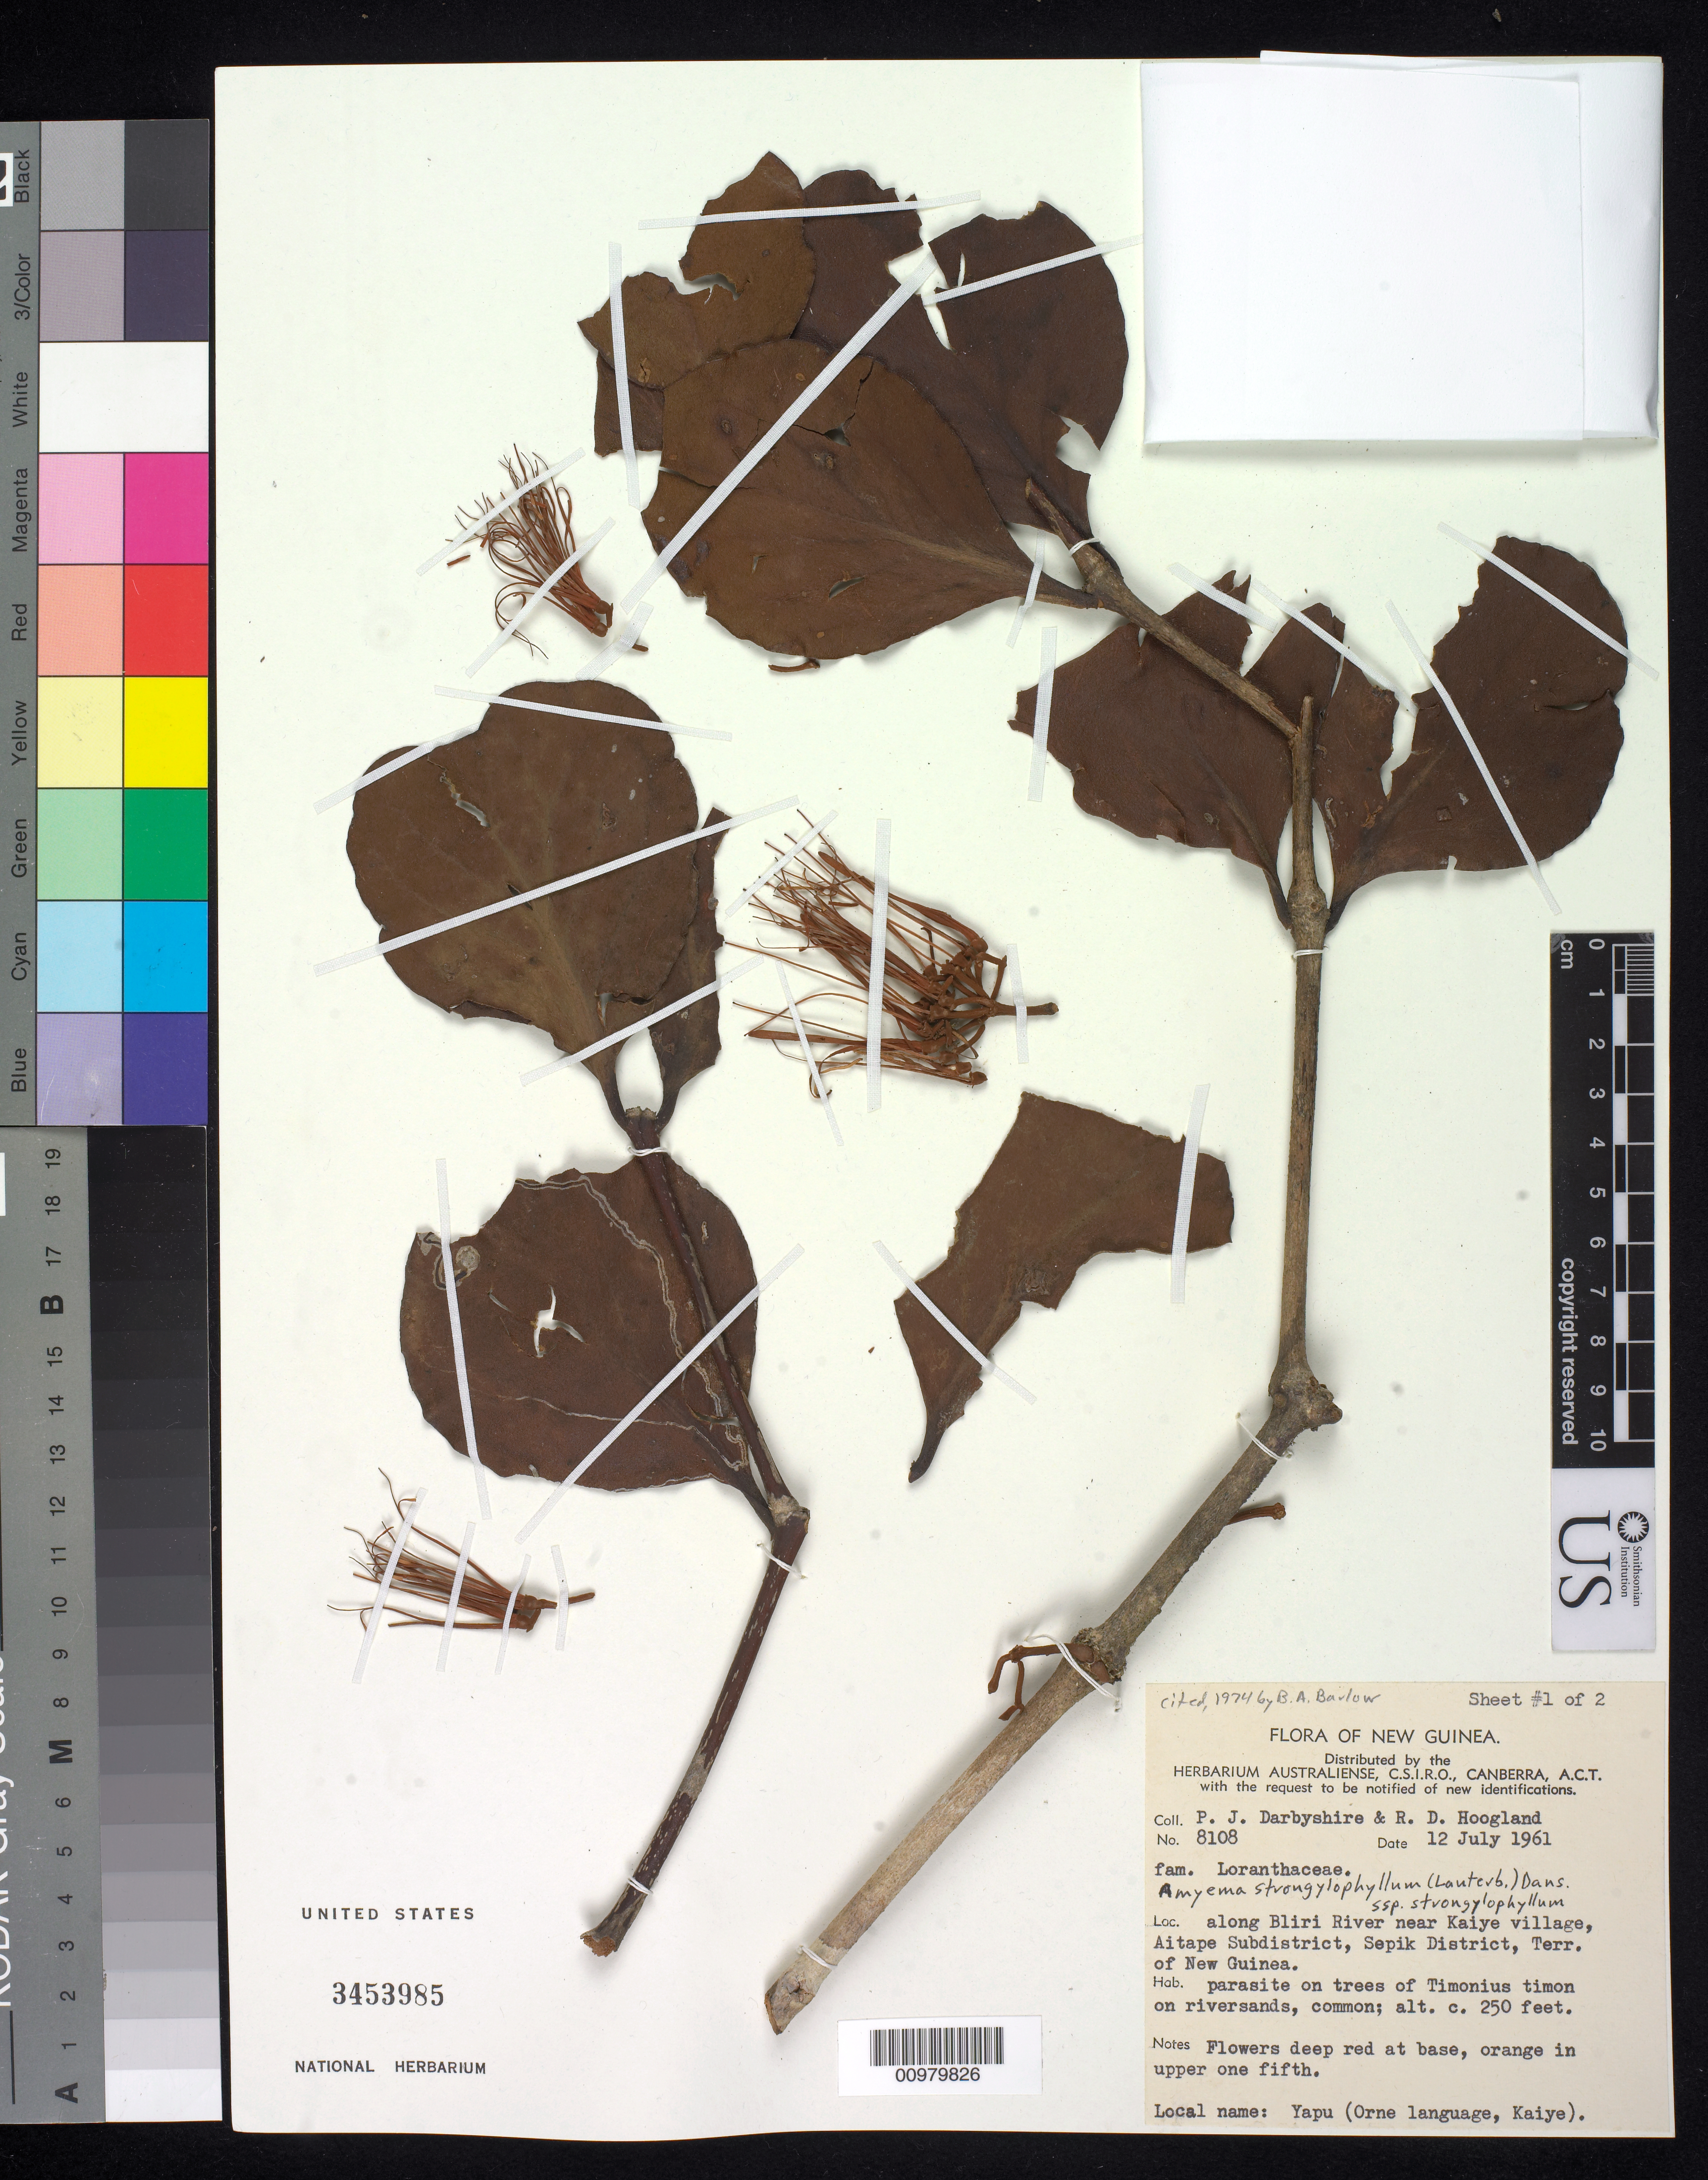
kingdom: Plantae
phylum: Tracheophyta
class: Magnoliopsida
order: Santalales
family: Loranthaceae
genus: Amyema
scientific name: Amyema strongylophyllum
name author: (Lauterb.) Danser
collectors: P. Darbyshire & R. D. Hoogland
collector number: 8108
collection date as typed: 12 Jul 1961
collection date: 1961-07-12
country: Papua New Guinea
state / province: Sandaun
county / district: Aitape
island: New Guinea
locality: Near Kaiye Village, along Bliri River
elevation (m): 76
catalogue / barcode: US 3453985